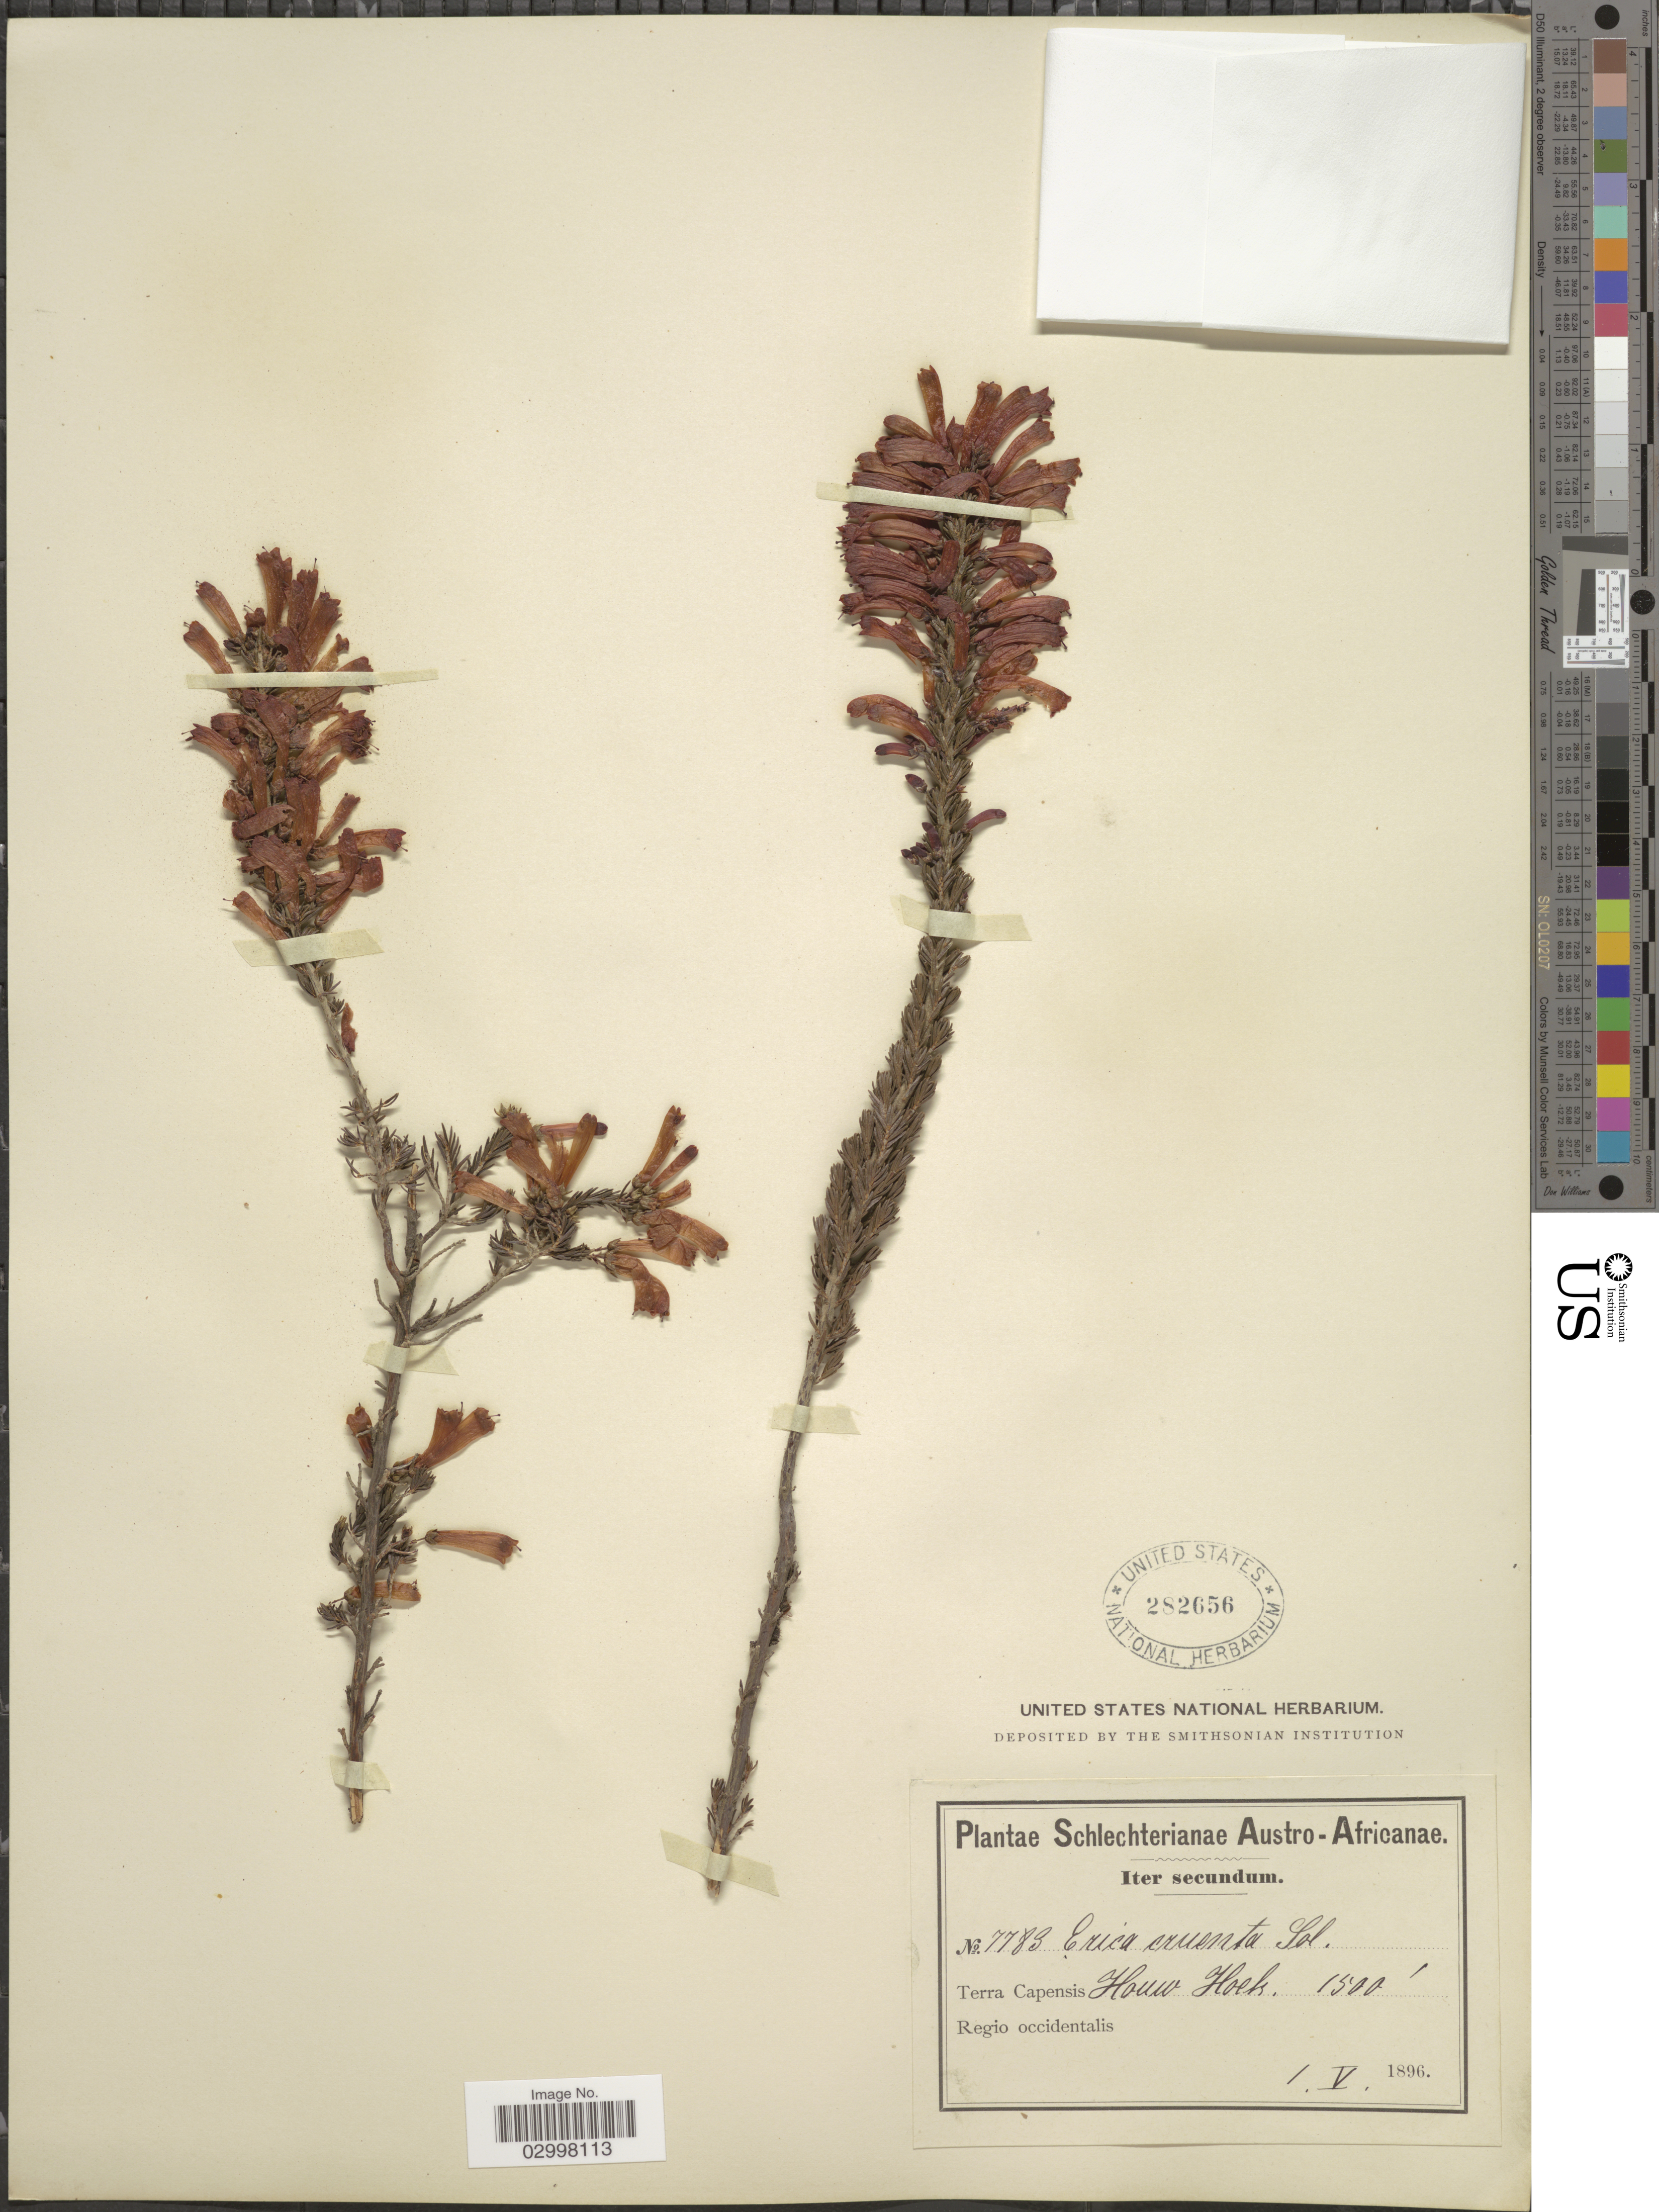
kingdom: Plantae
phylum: Tracheophyta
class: Magnoliopsida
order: Ericales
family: Ericaceae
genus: Erica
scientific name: Erica cruenta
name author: Sol.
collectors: Schlechter, --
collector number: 7783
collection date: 1896-05-01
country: South Africa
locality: Austro-Africanae. Terra Capensis Houw Hoek. Regio occidentalis.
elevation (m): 457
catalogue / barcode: US 282656